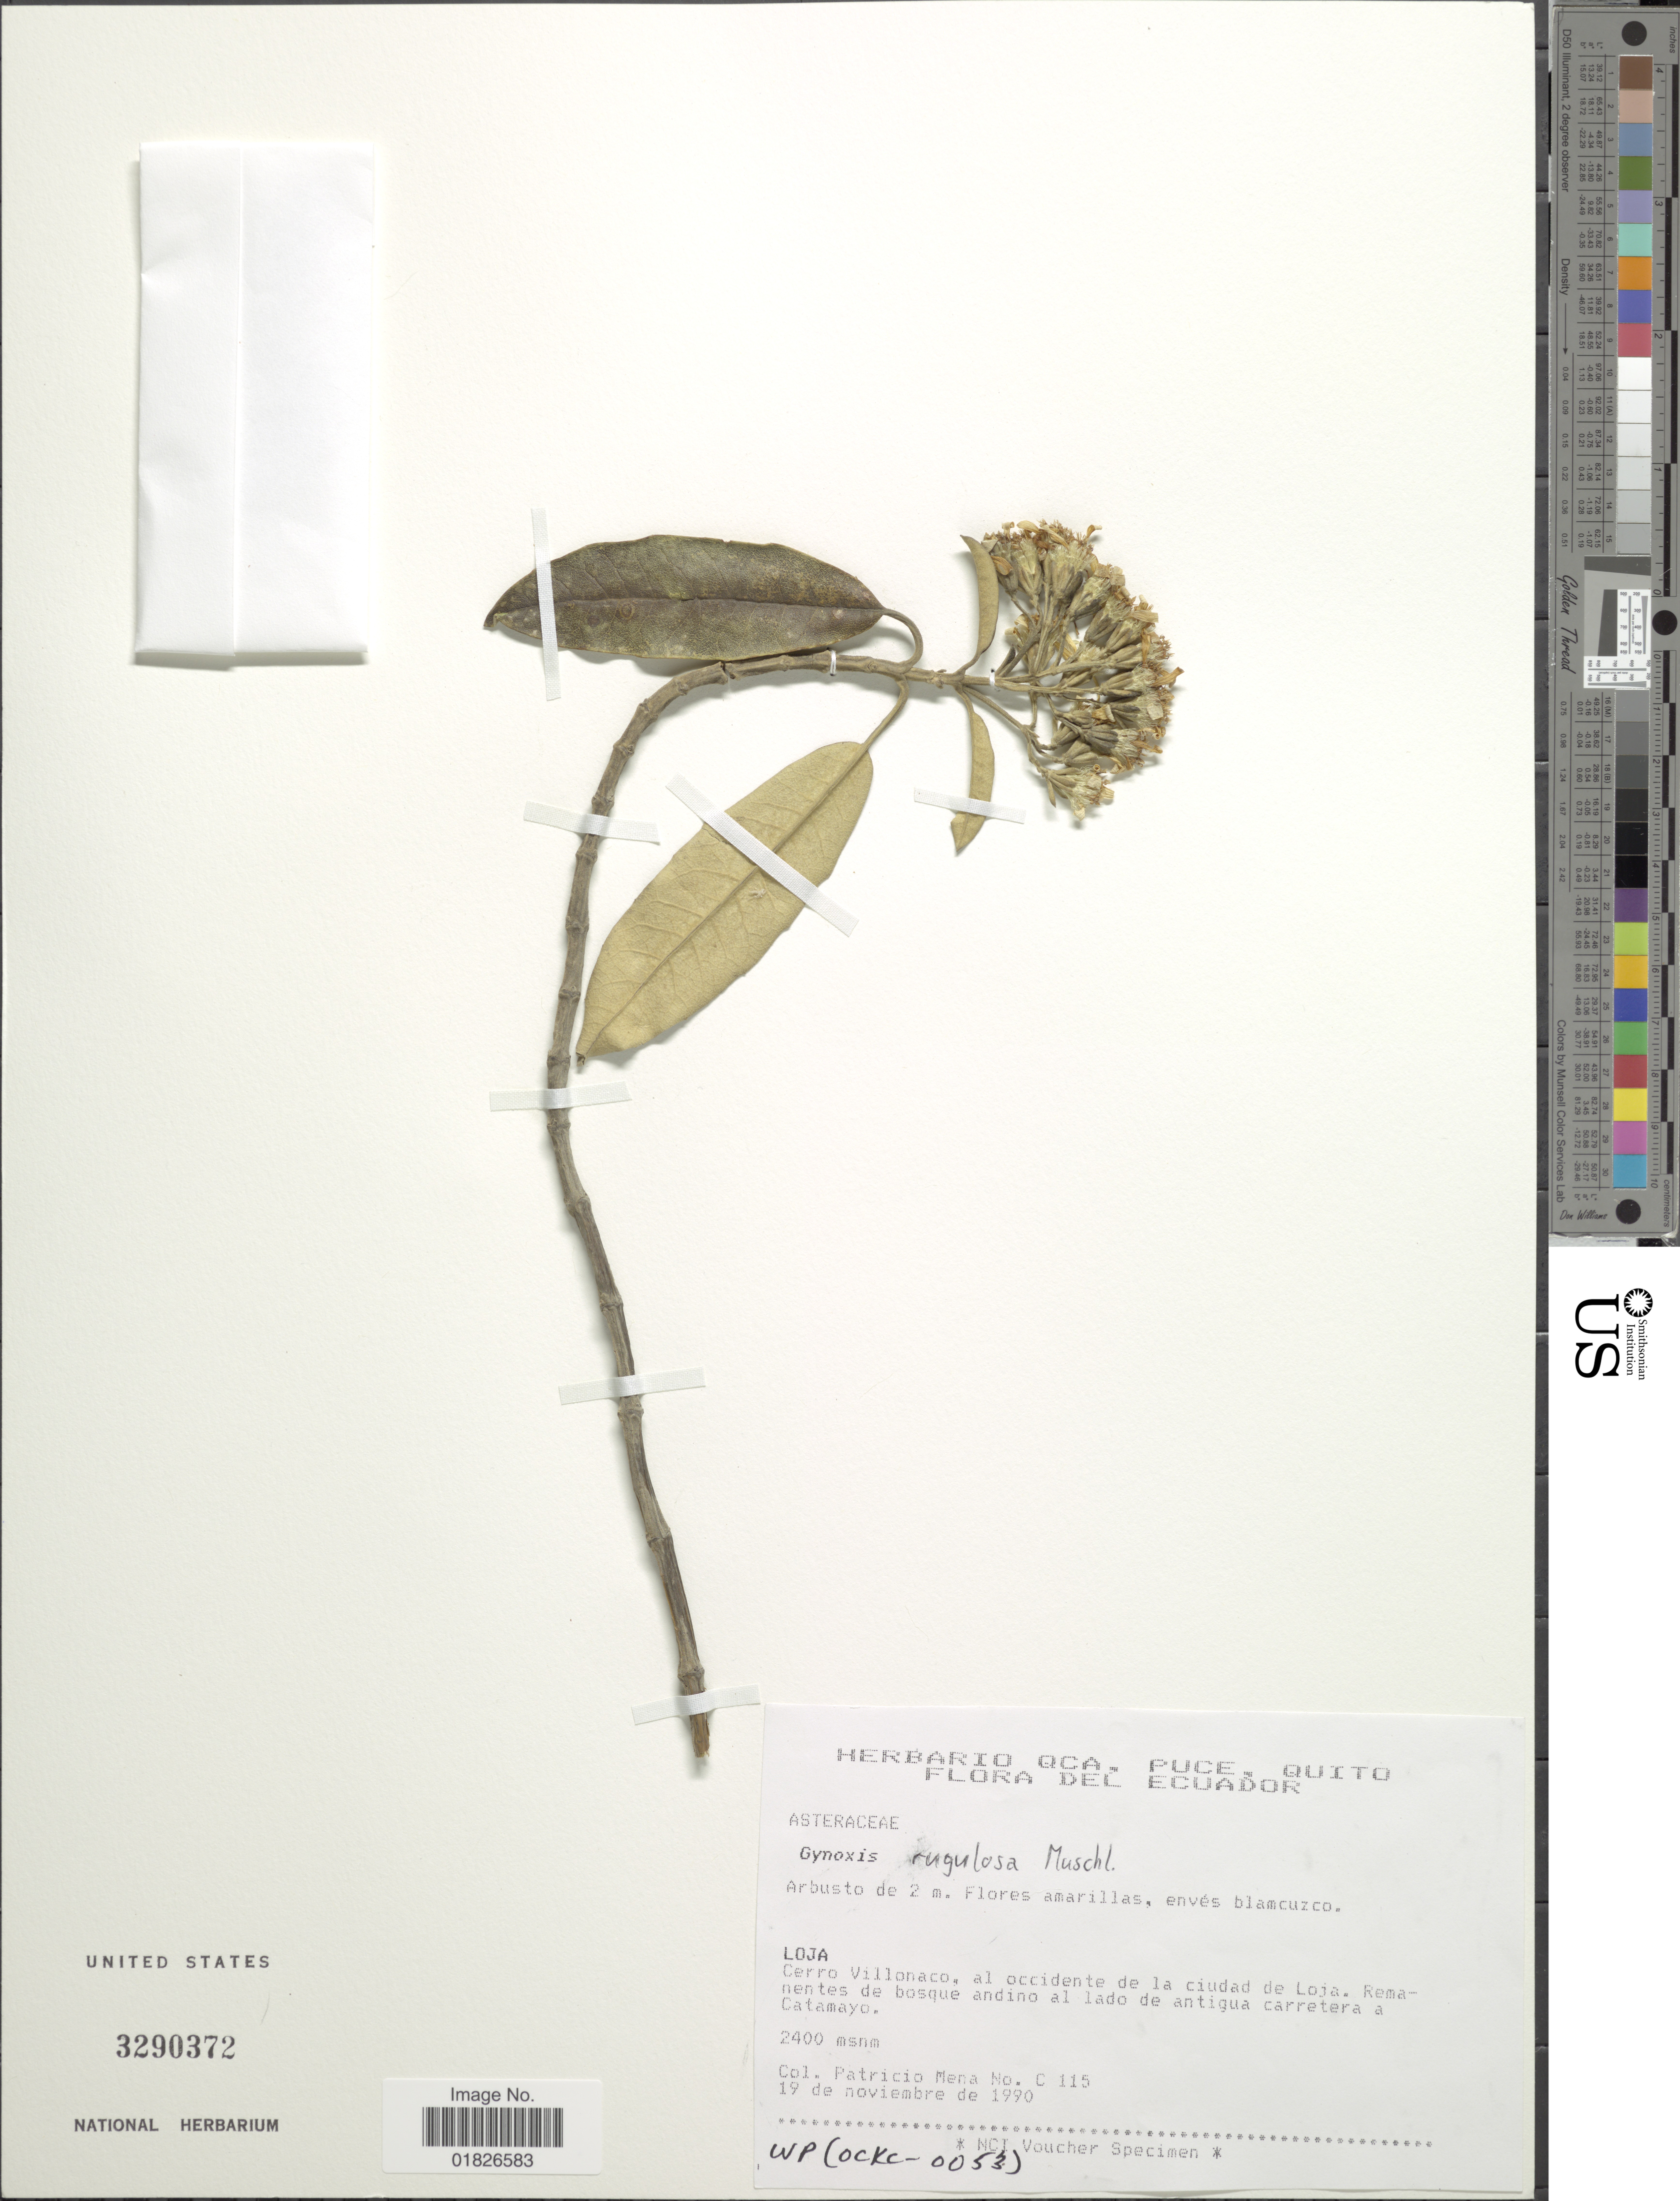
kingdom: Plantae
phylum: Tracheophyta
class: Magnoliopsida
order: Asterales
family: Asteraceae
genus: Gynoxys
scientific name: Gynoxys rugulosa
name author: Muschl.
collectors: P. Mena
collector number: C115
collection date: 1990-11-19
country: Ecuador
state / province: Loja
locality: Cerro Villonaco, al occidente de la ciudad de Loja, carretera a Catamayo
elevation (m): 2400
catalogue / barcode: US 3290372